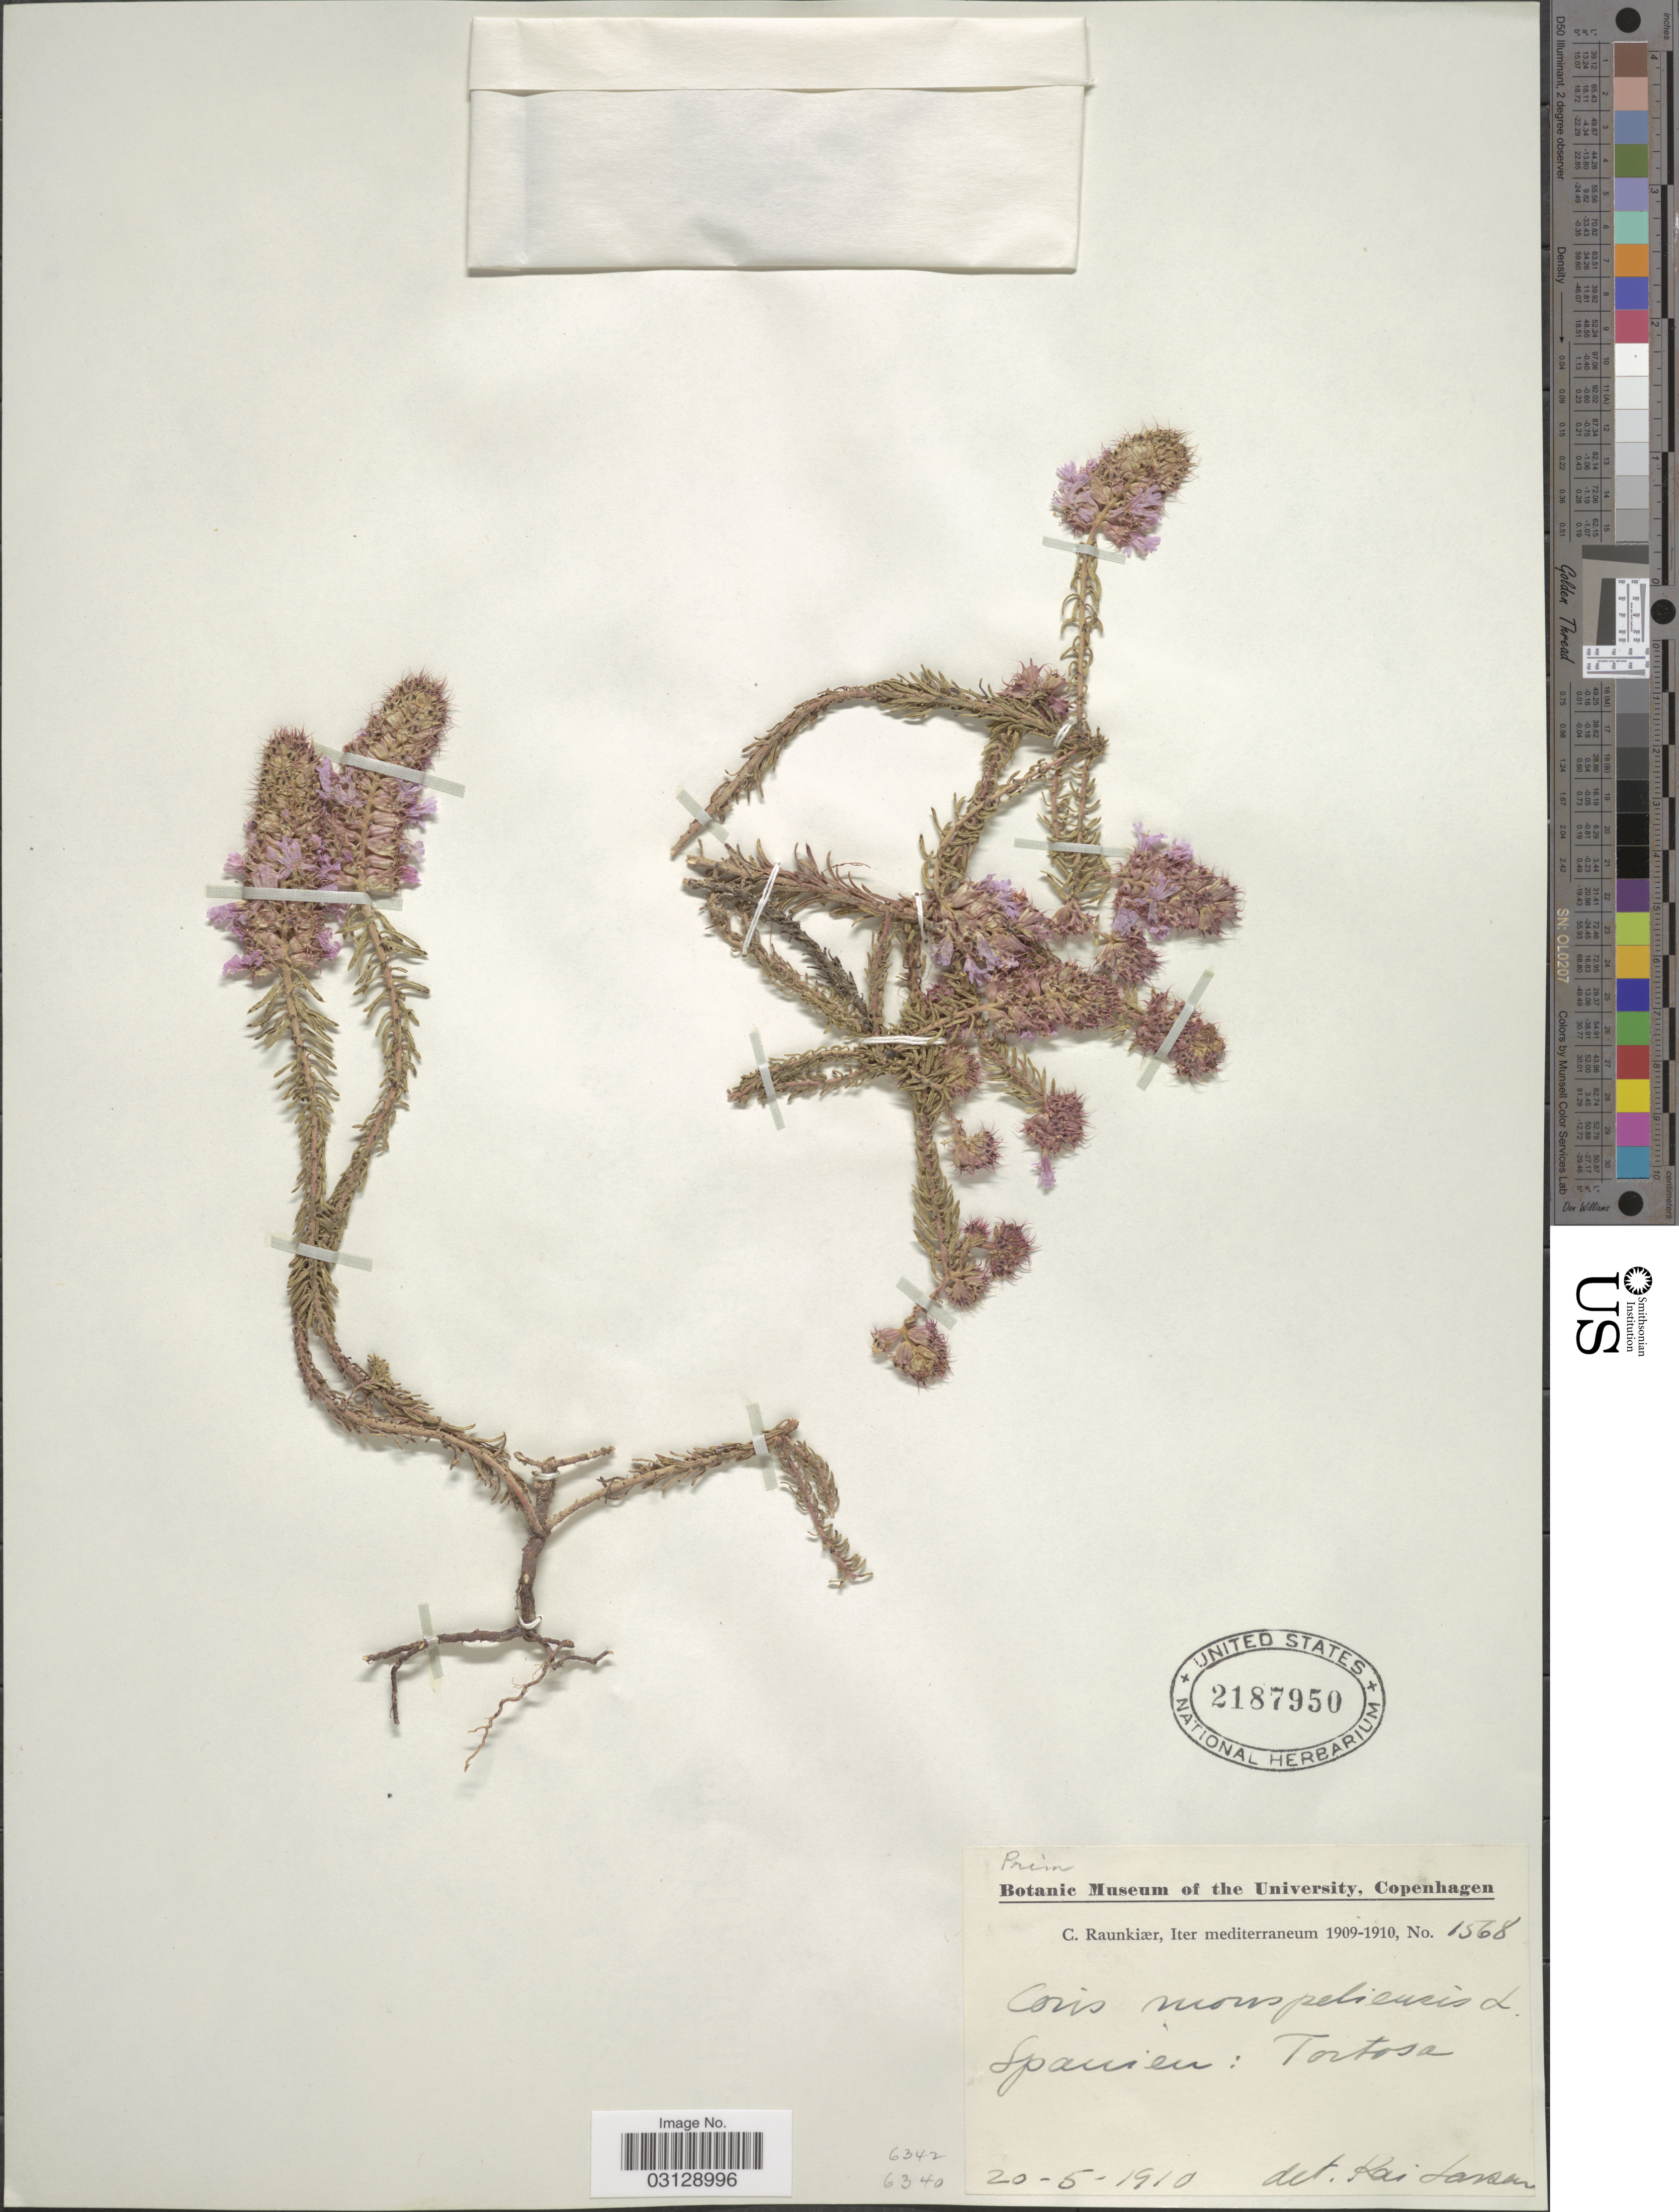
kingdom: Plantae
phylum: Tracheophyta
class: Magnoliopsida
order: Ericales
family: Primulaceae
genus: Coris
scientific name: Coris monspeliensis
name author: L.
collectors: C. Raunkiær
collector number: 1568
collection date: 1909/1910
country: Spain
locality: Spanien: Tortosa. Iter mediterraneum.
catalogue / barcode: US 2187950